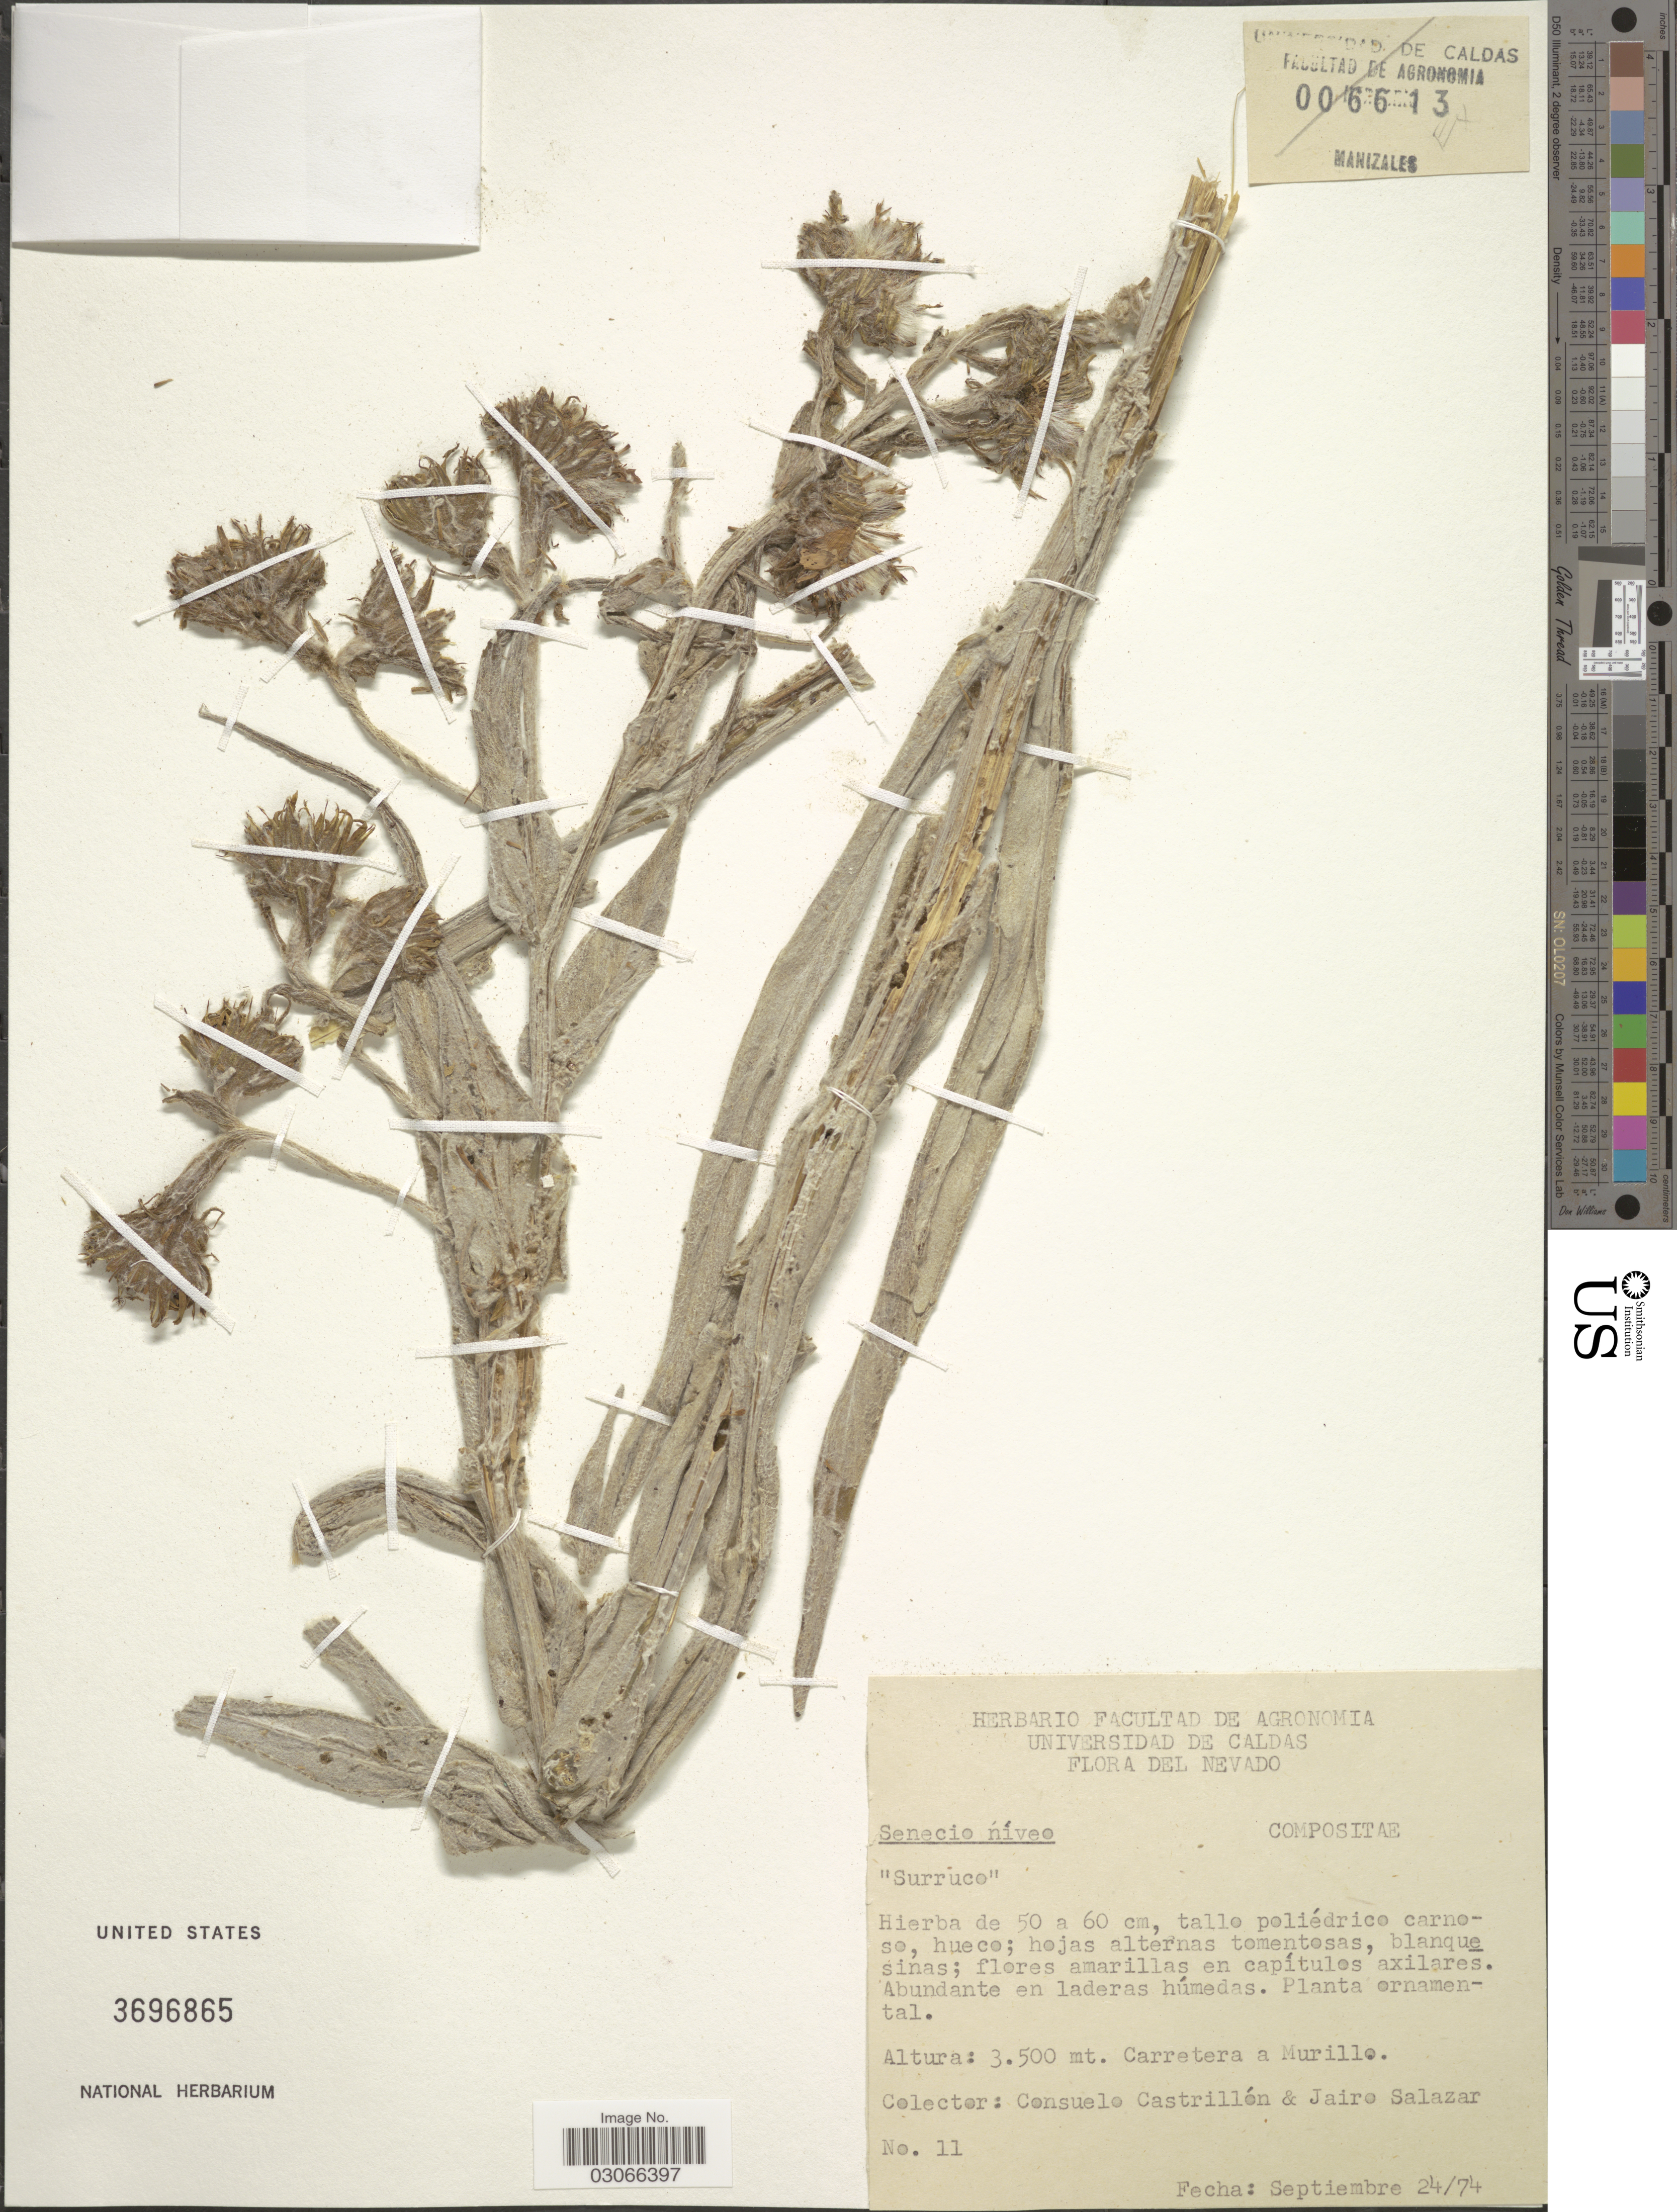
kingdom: Plantae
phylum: Tracheophyta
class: Magnoliopsida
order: Asterales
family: Asteraceae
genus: Senecio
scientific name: Senecio sp.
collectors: C. Castrillón & J. Salazar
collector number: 11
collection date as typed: Transcribed d/m/y: 24/9/74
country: Colombia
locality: Del Nevado. Carretera a Murillo.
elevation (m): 3500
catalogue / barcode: US 3696865